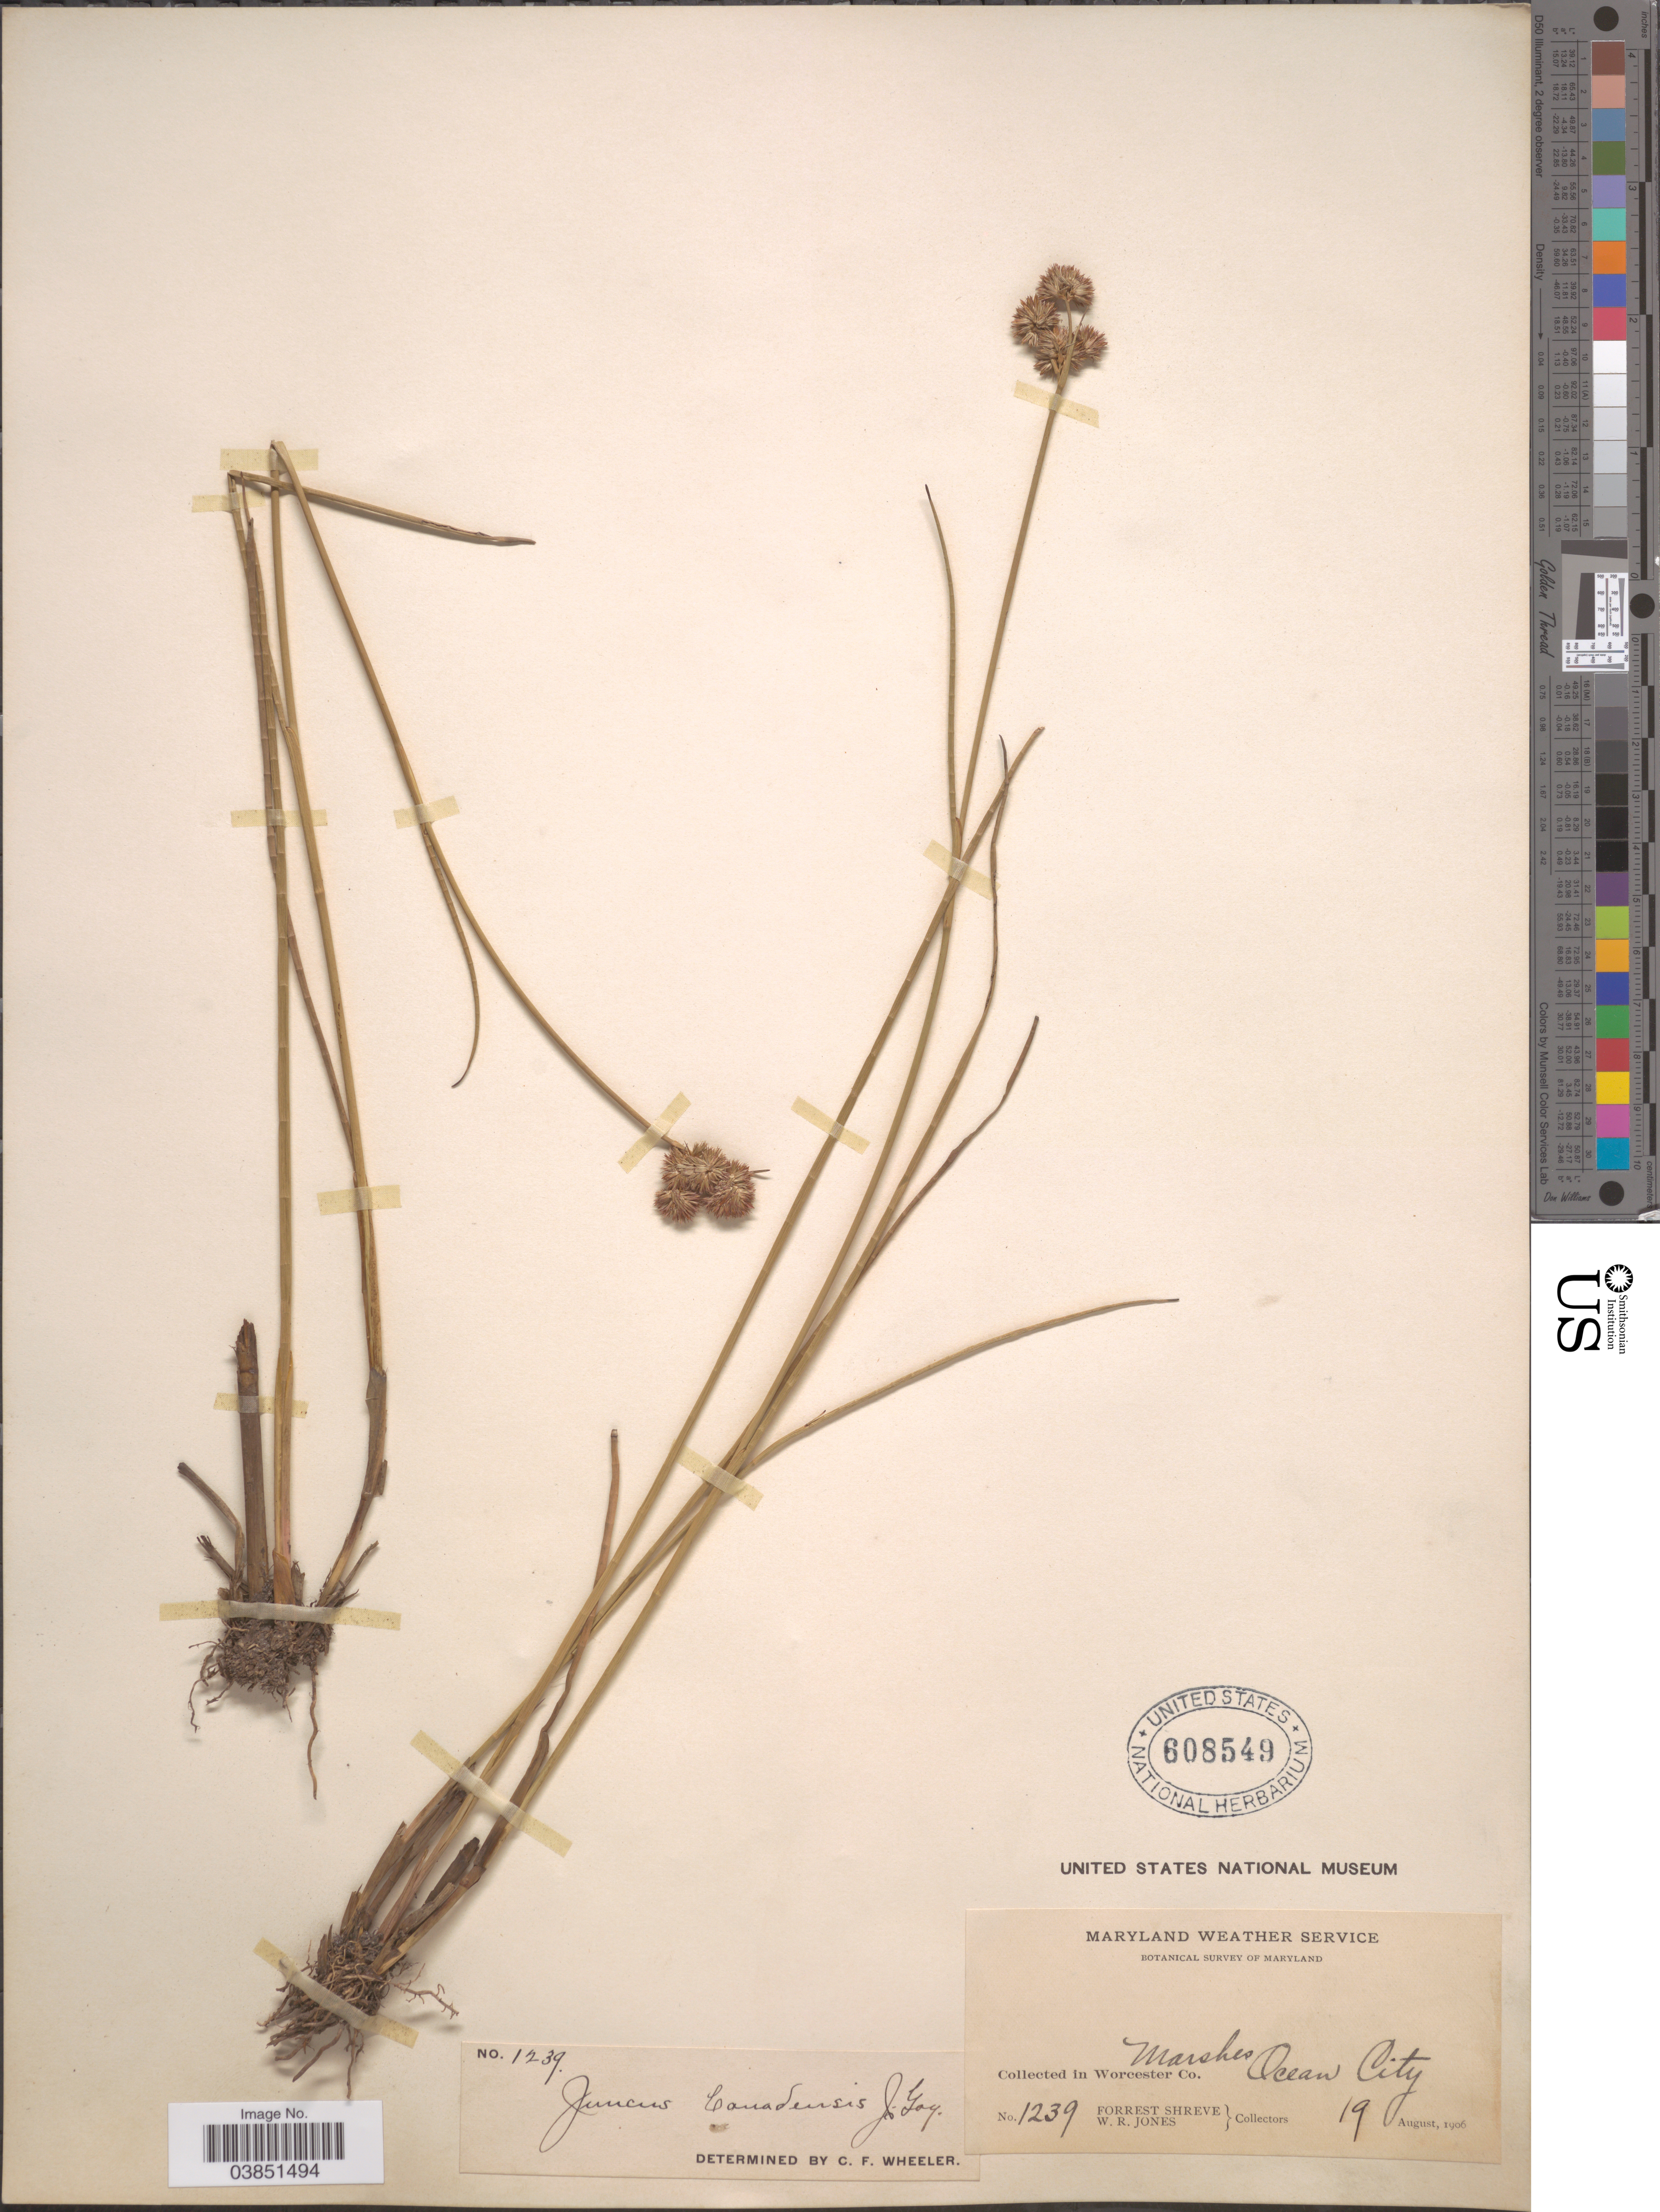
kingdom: Plantae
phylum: Tracheophyta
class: Liliopsida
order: Poales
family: Juncaceae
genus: Juncus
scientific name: Juncus canadensis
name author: J. Gay ex Laharpe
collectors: F. Shreve & W. R. Jones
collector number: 1239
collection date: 1906-08-19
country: United States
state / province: Maryland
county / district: Worcester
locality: In Worcester Co. Ocean City.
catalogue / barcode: US 608549